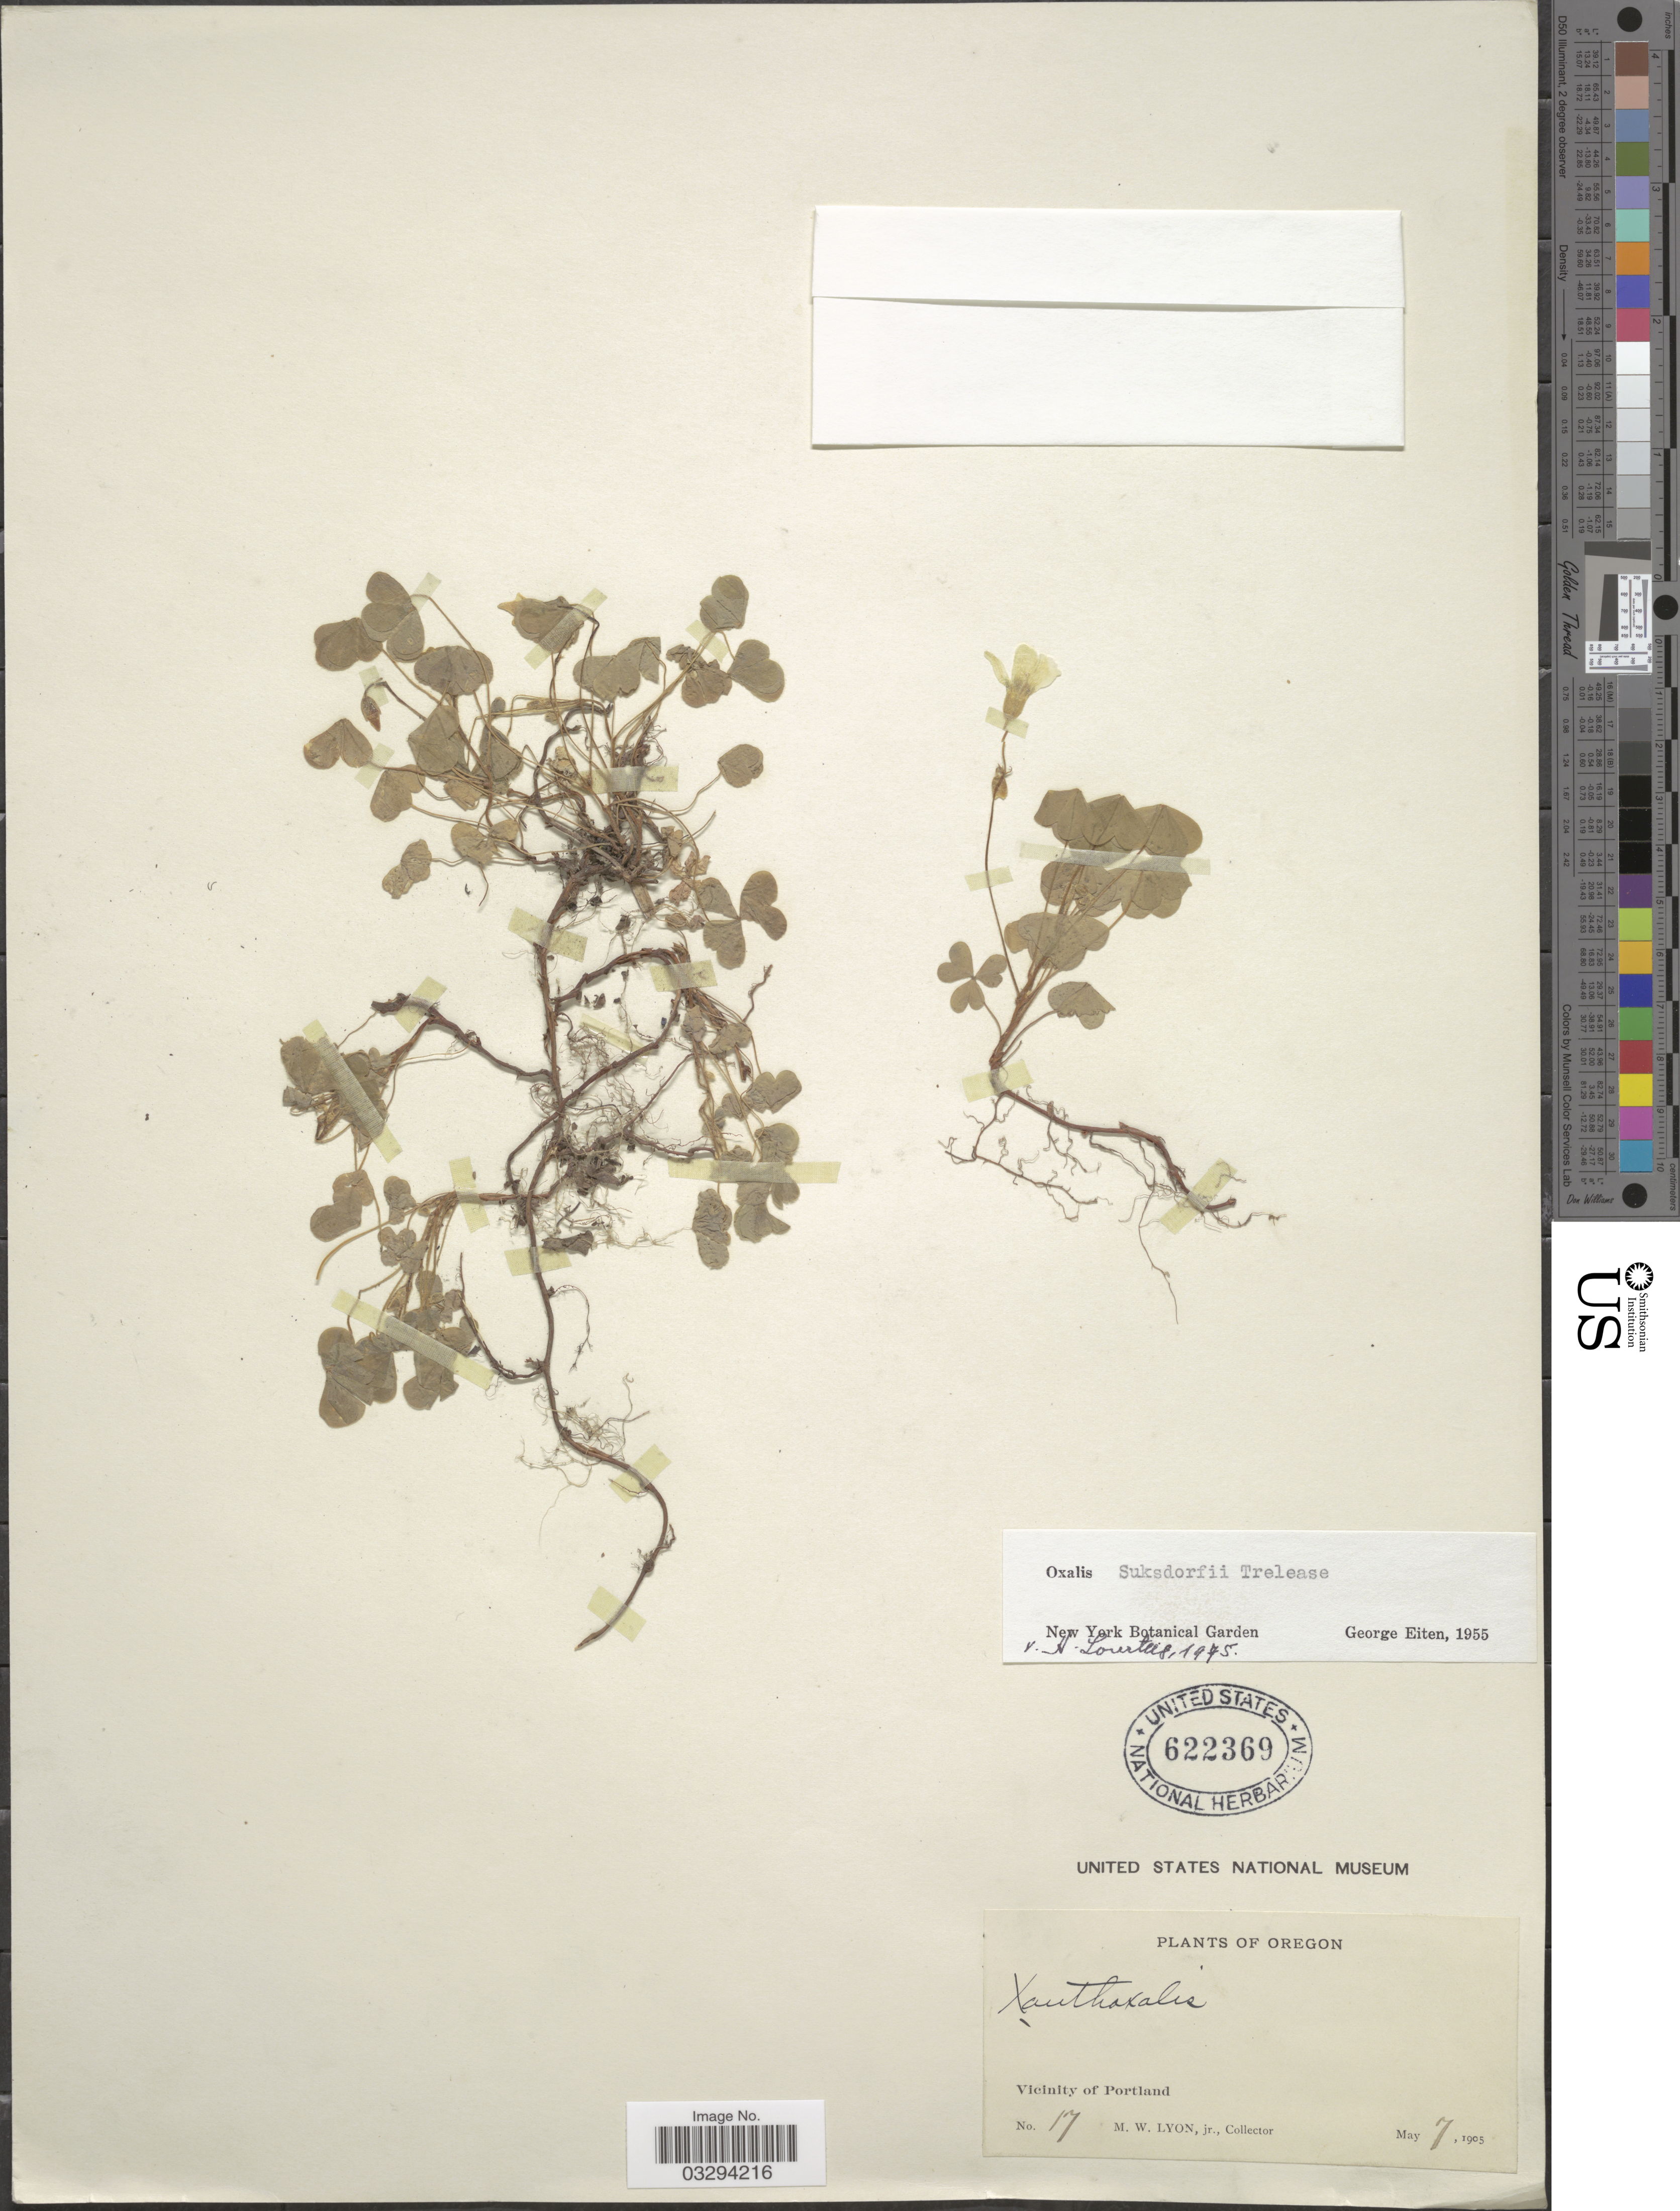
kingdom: Plantae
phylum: Tracheophyta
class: Magnoliopsida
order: Oxalidales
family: Oxalidaceae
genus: Oxalis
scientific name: Oxalis suksdorfii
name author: Trel.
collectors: M. Lyon Jr.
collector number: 17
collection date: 1905-05-07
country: United States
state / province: Oregon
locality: Vicinity of Portland.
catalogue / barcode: US 622369